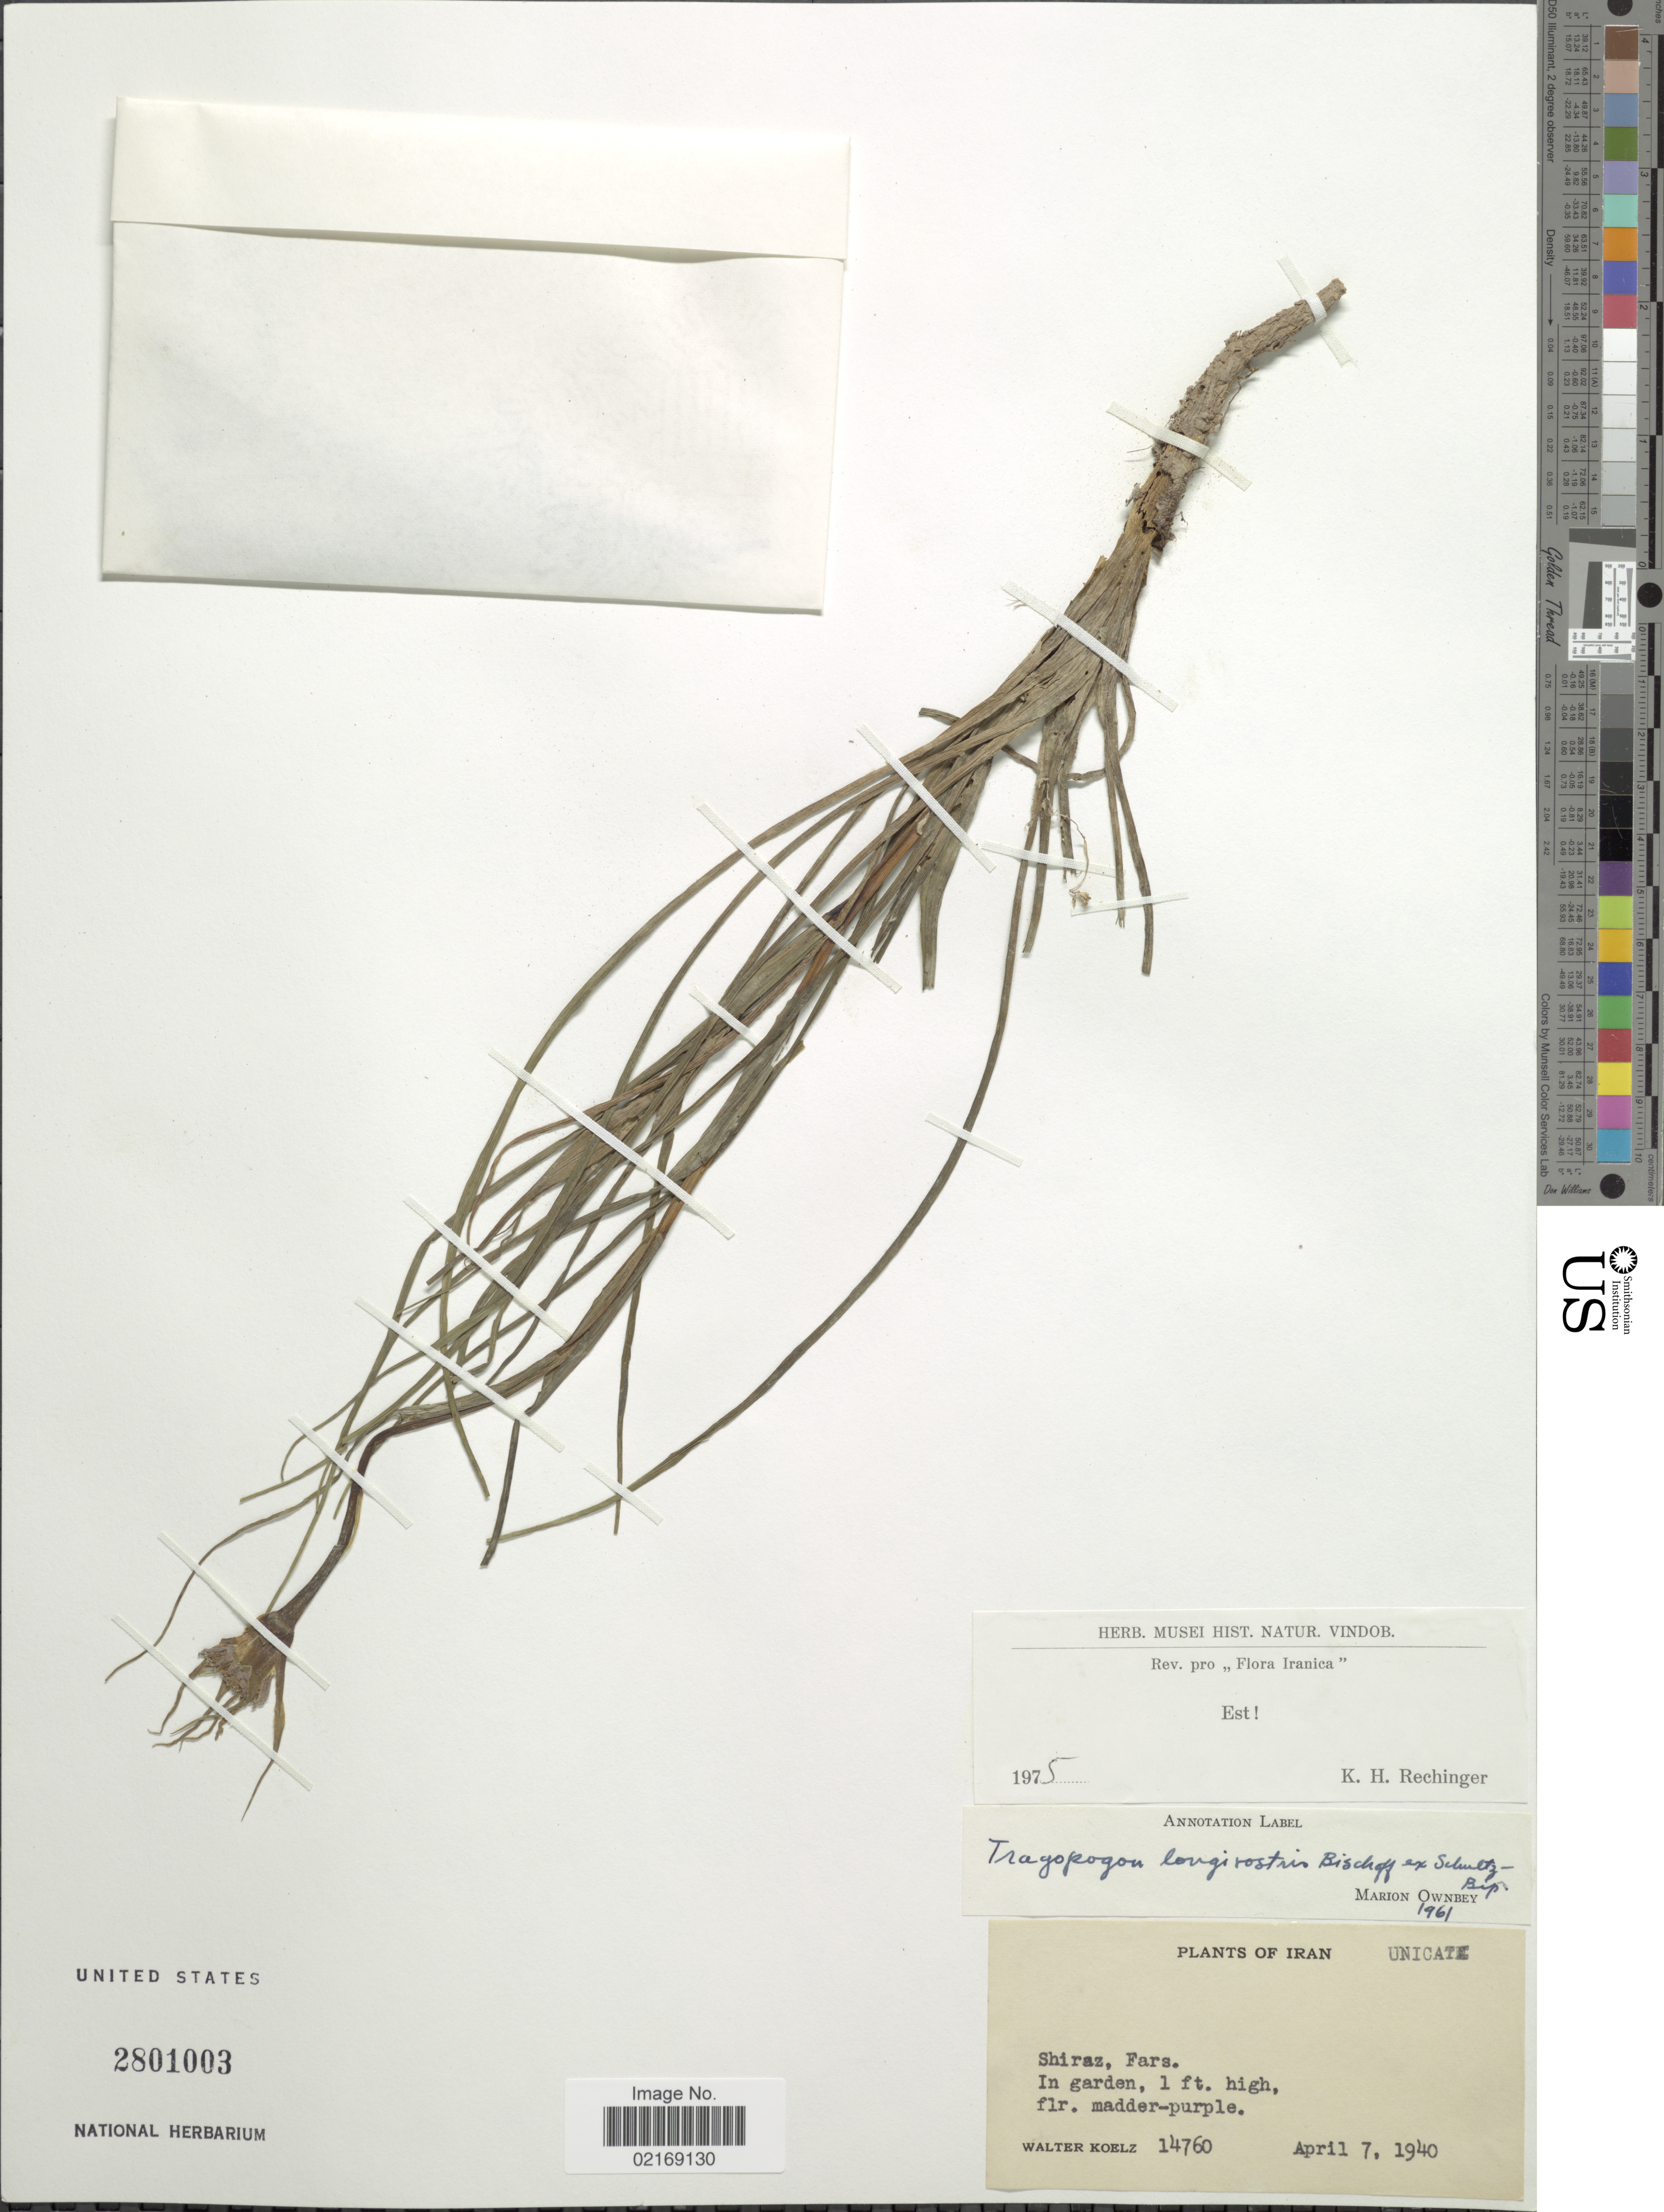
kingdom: Plantae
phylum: Tracheophyta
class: Magnoliopsida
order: Asterales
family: Asteraceae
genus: Tragopogon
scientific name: Tragopogon porrifolius subsp. longirostris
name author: (Sch. Bip.) Greuter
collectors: W. N. Koelz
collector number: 14760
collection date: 1940-04-07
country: Iran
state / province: Fars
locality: Shiraz. In garden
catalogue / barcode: US 2801003